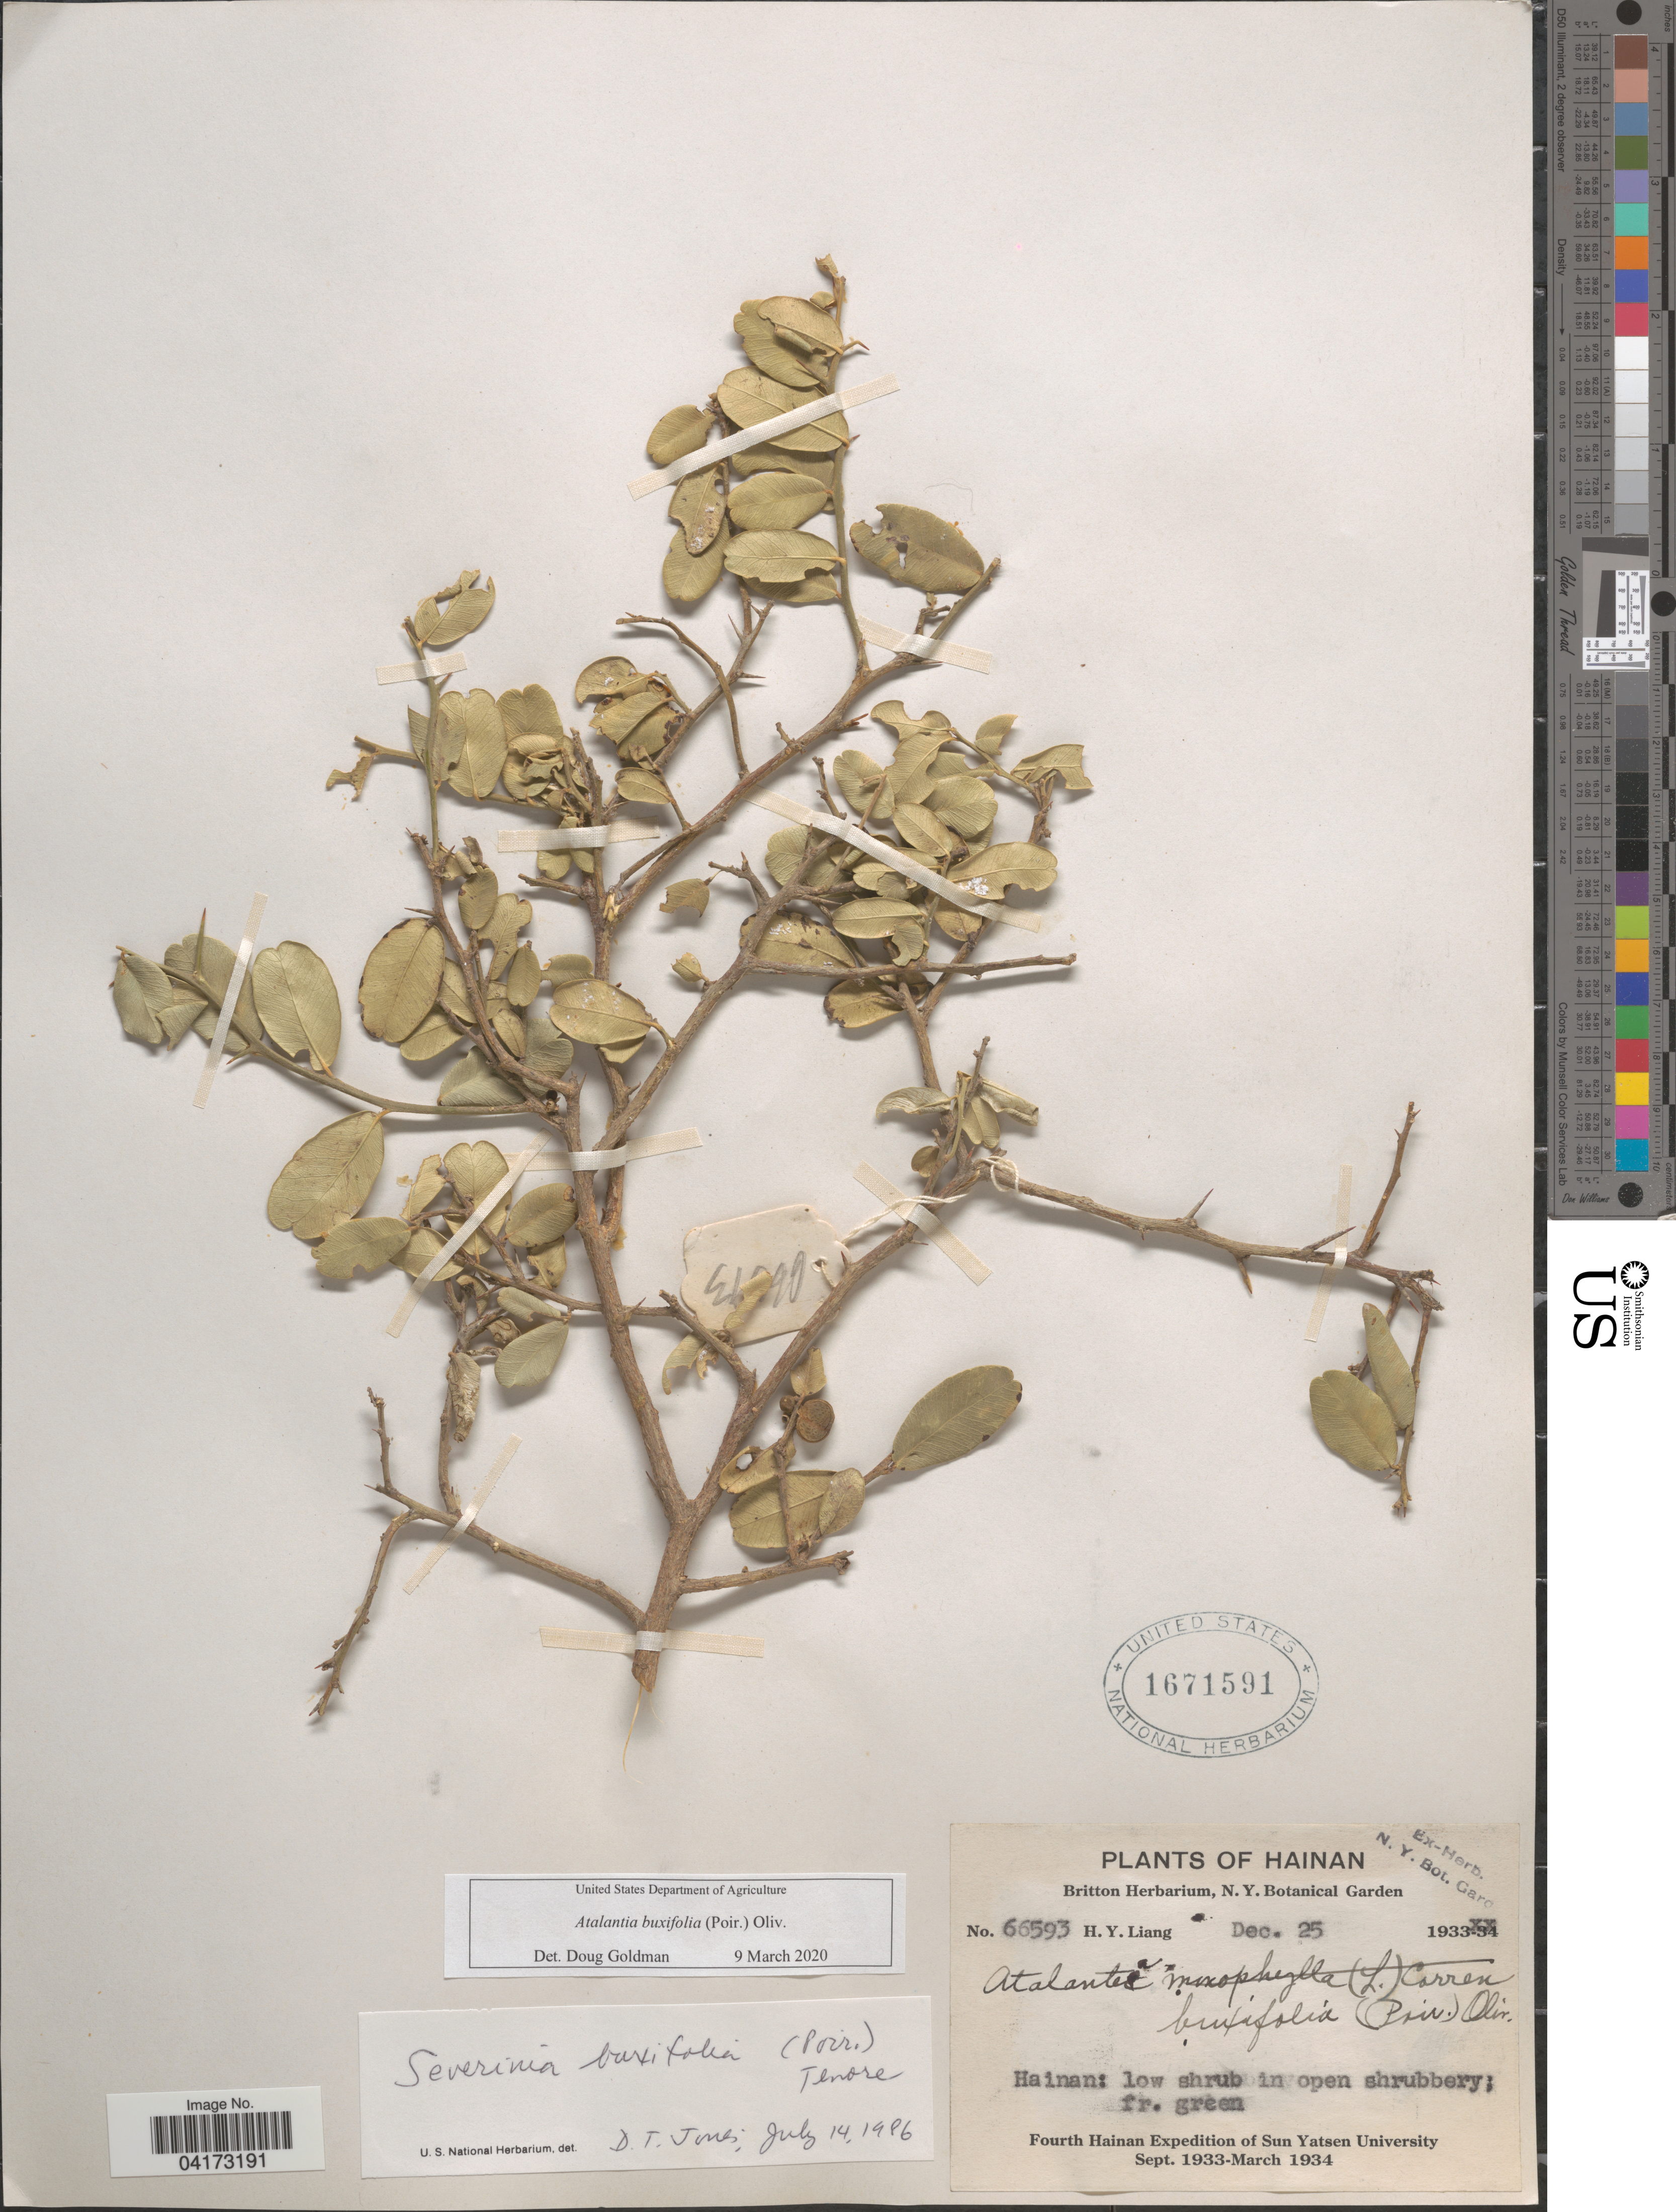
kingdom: Plantae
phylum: Tracheophyta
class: Magnoliopsida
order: Sapindales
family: Rutaceae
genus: Atalantia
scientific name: Atalantia buxifolia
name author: (Poir.) Oliv.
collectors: H. Y. Liang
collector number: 66593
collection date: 1933-12-25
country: China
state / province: Hainan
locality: Fourth Hainan Expedition of Sun Yatsen University Sept. 1933-March 1934.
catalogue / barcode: US 1671591